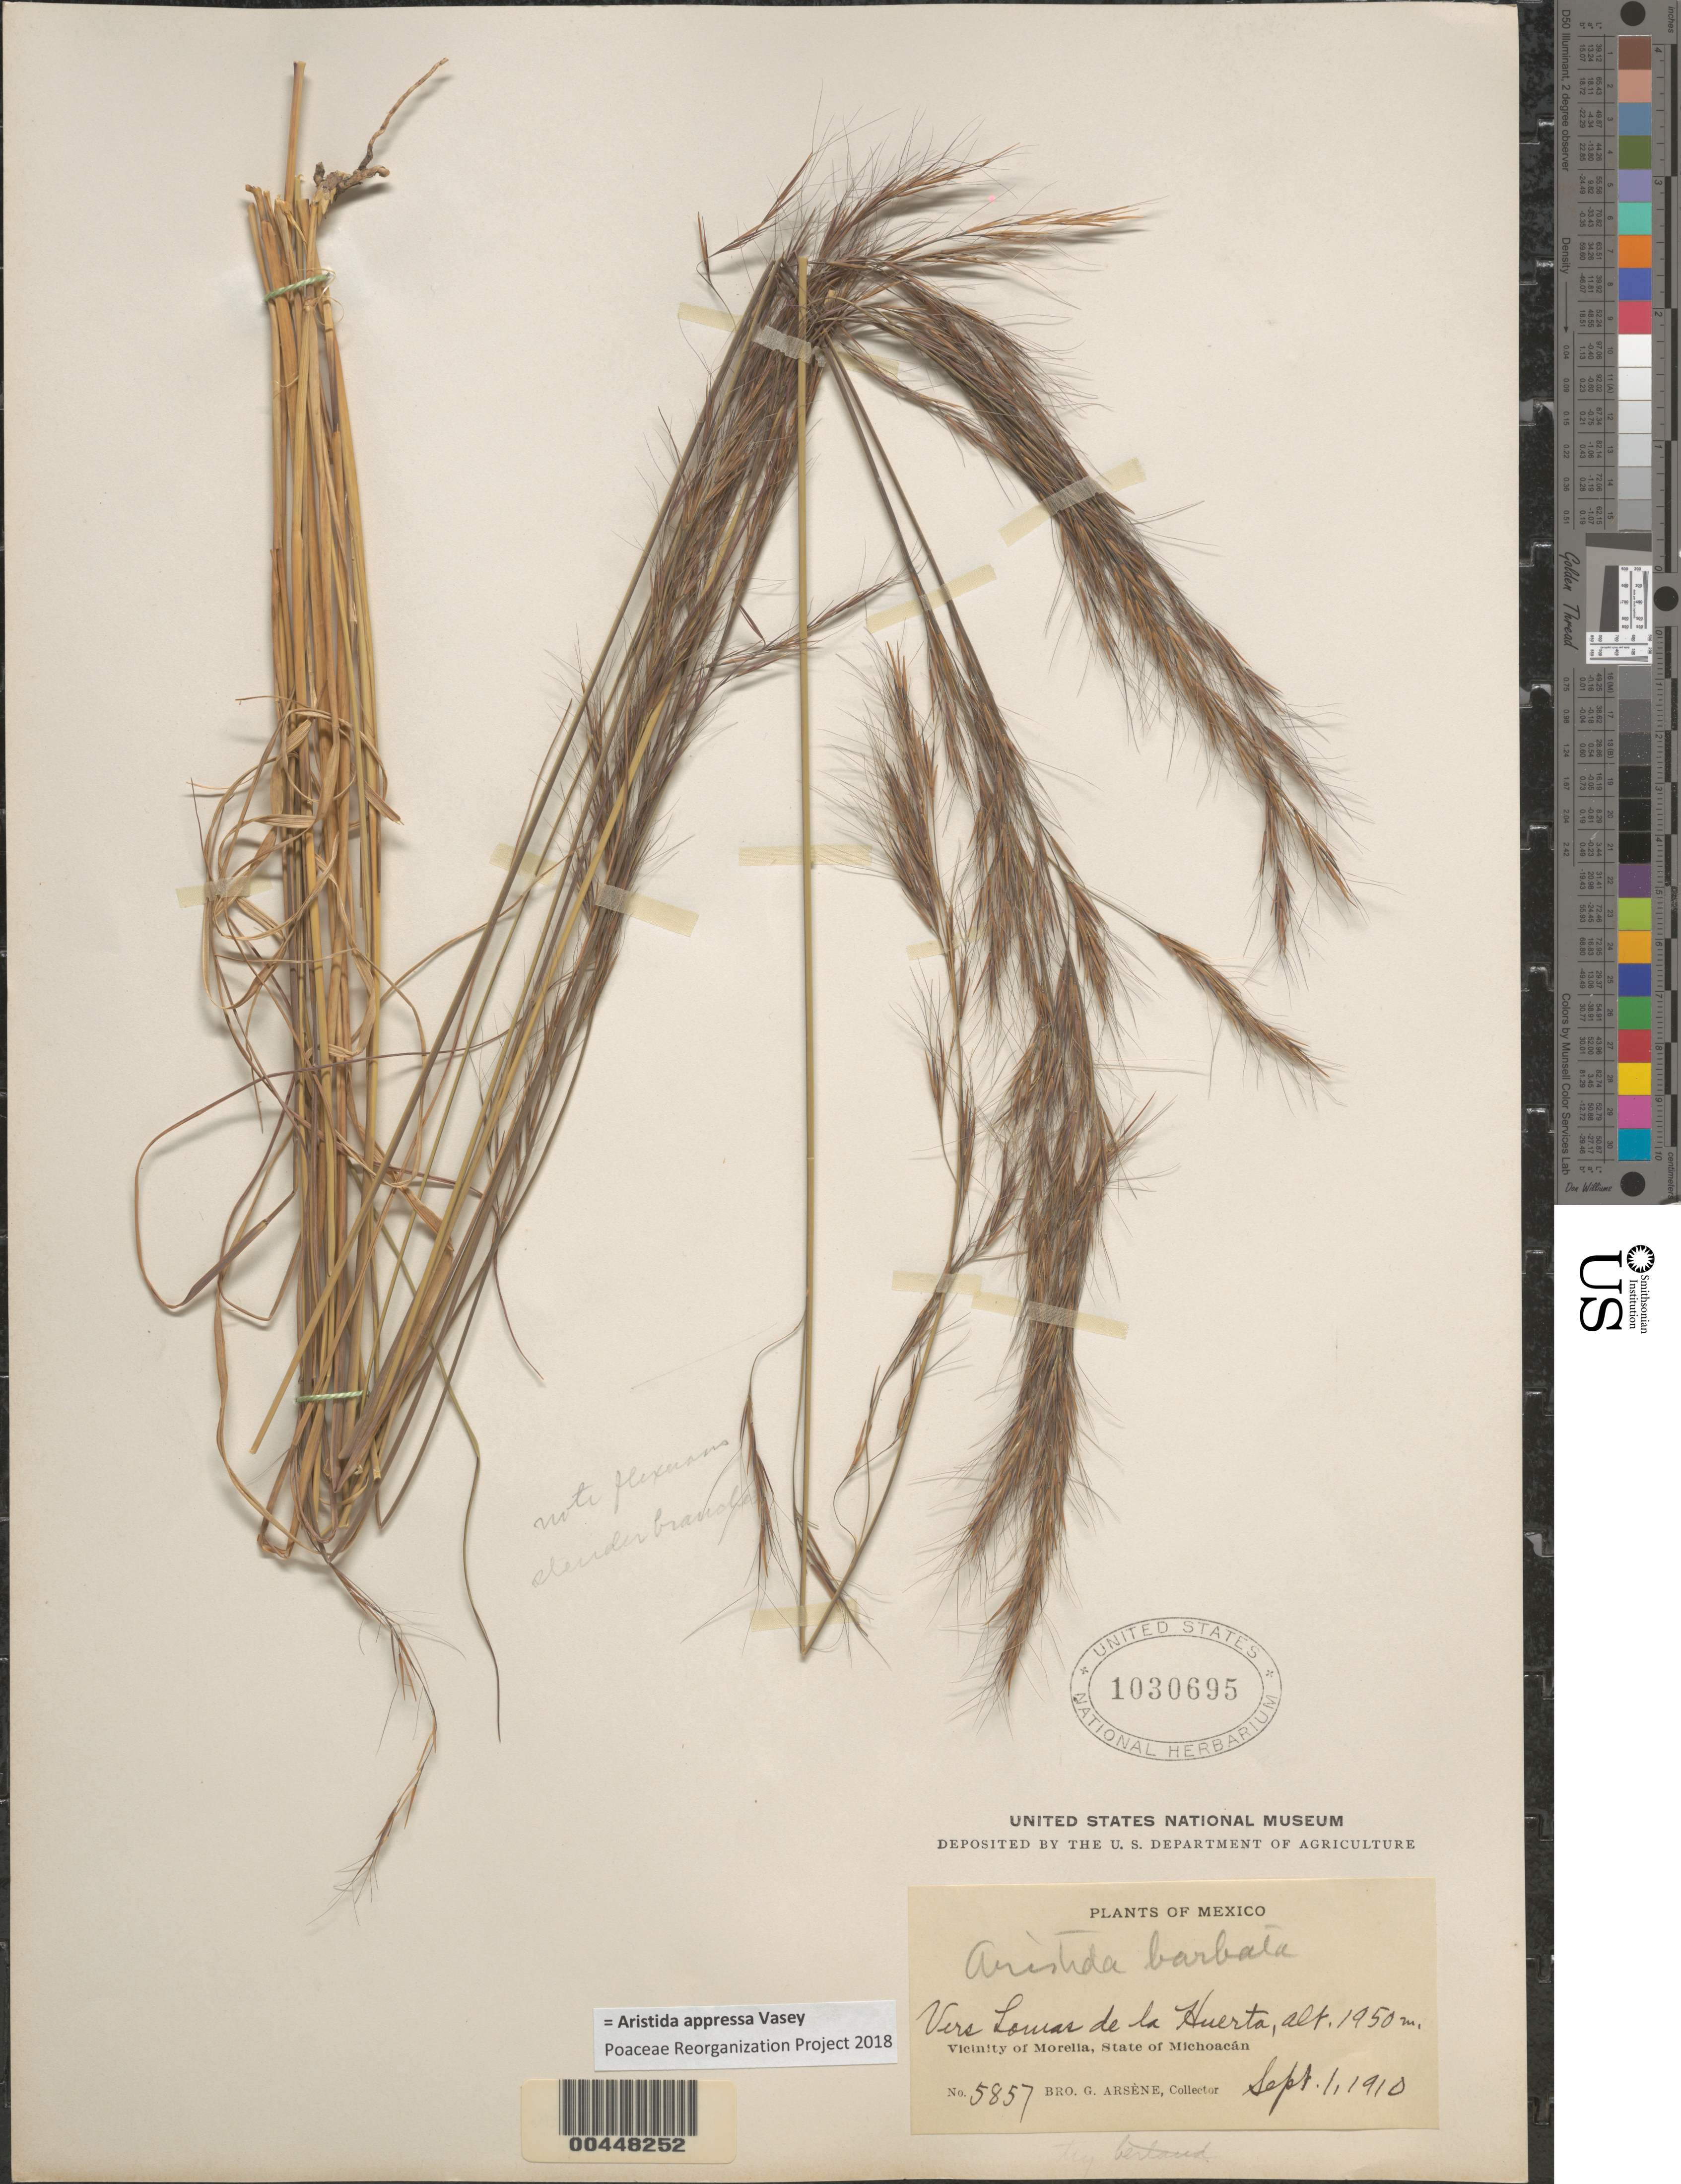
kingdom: Plantae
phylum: Tracheophyta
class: Liliopsida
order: Poales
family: Poaceae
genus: Aristida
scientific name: Aristida appressa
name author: Vasey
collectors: Bro. G. Arsène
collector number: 5857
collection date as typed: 1 Sep 1910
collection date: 1910-09-01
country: Mexico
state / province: Michoacán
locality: Vicinity of Morelia, Vers Lomas de la Huerta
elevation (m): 1950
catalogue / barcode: US 1030695